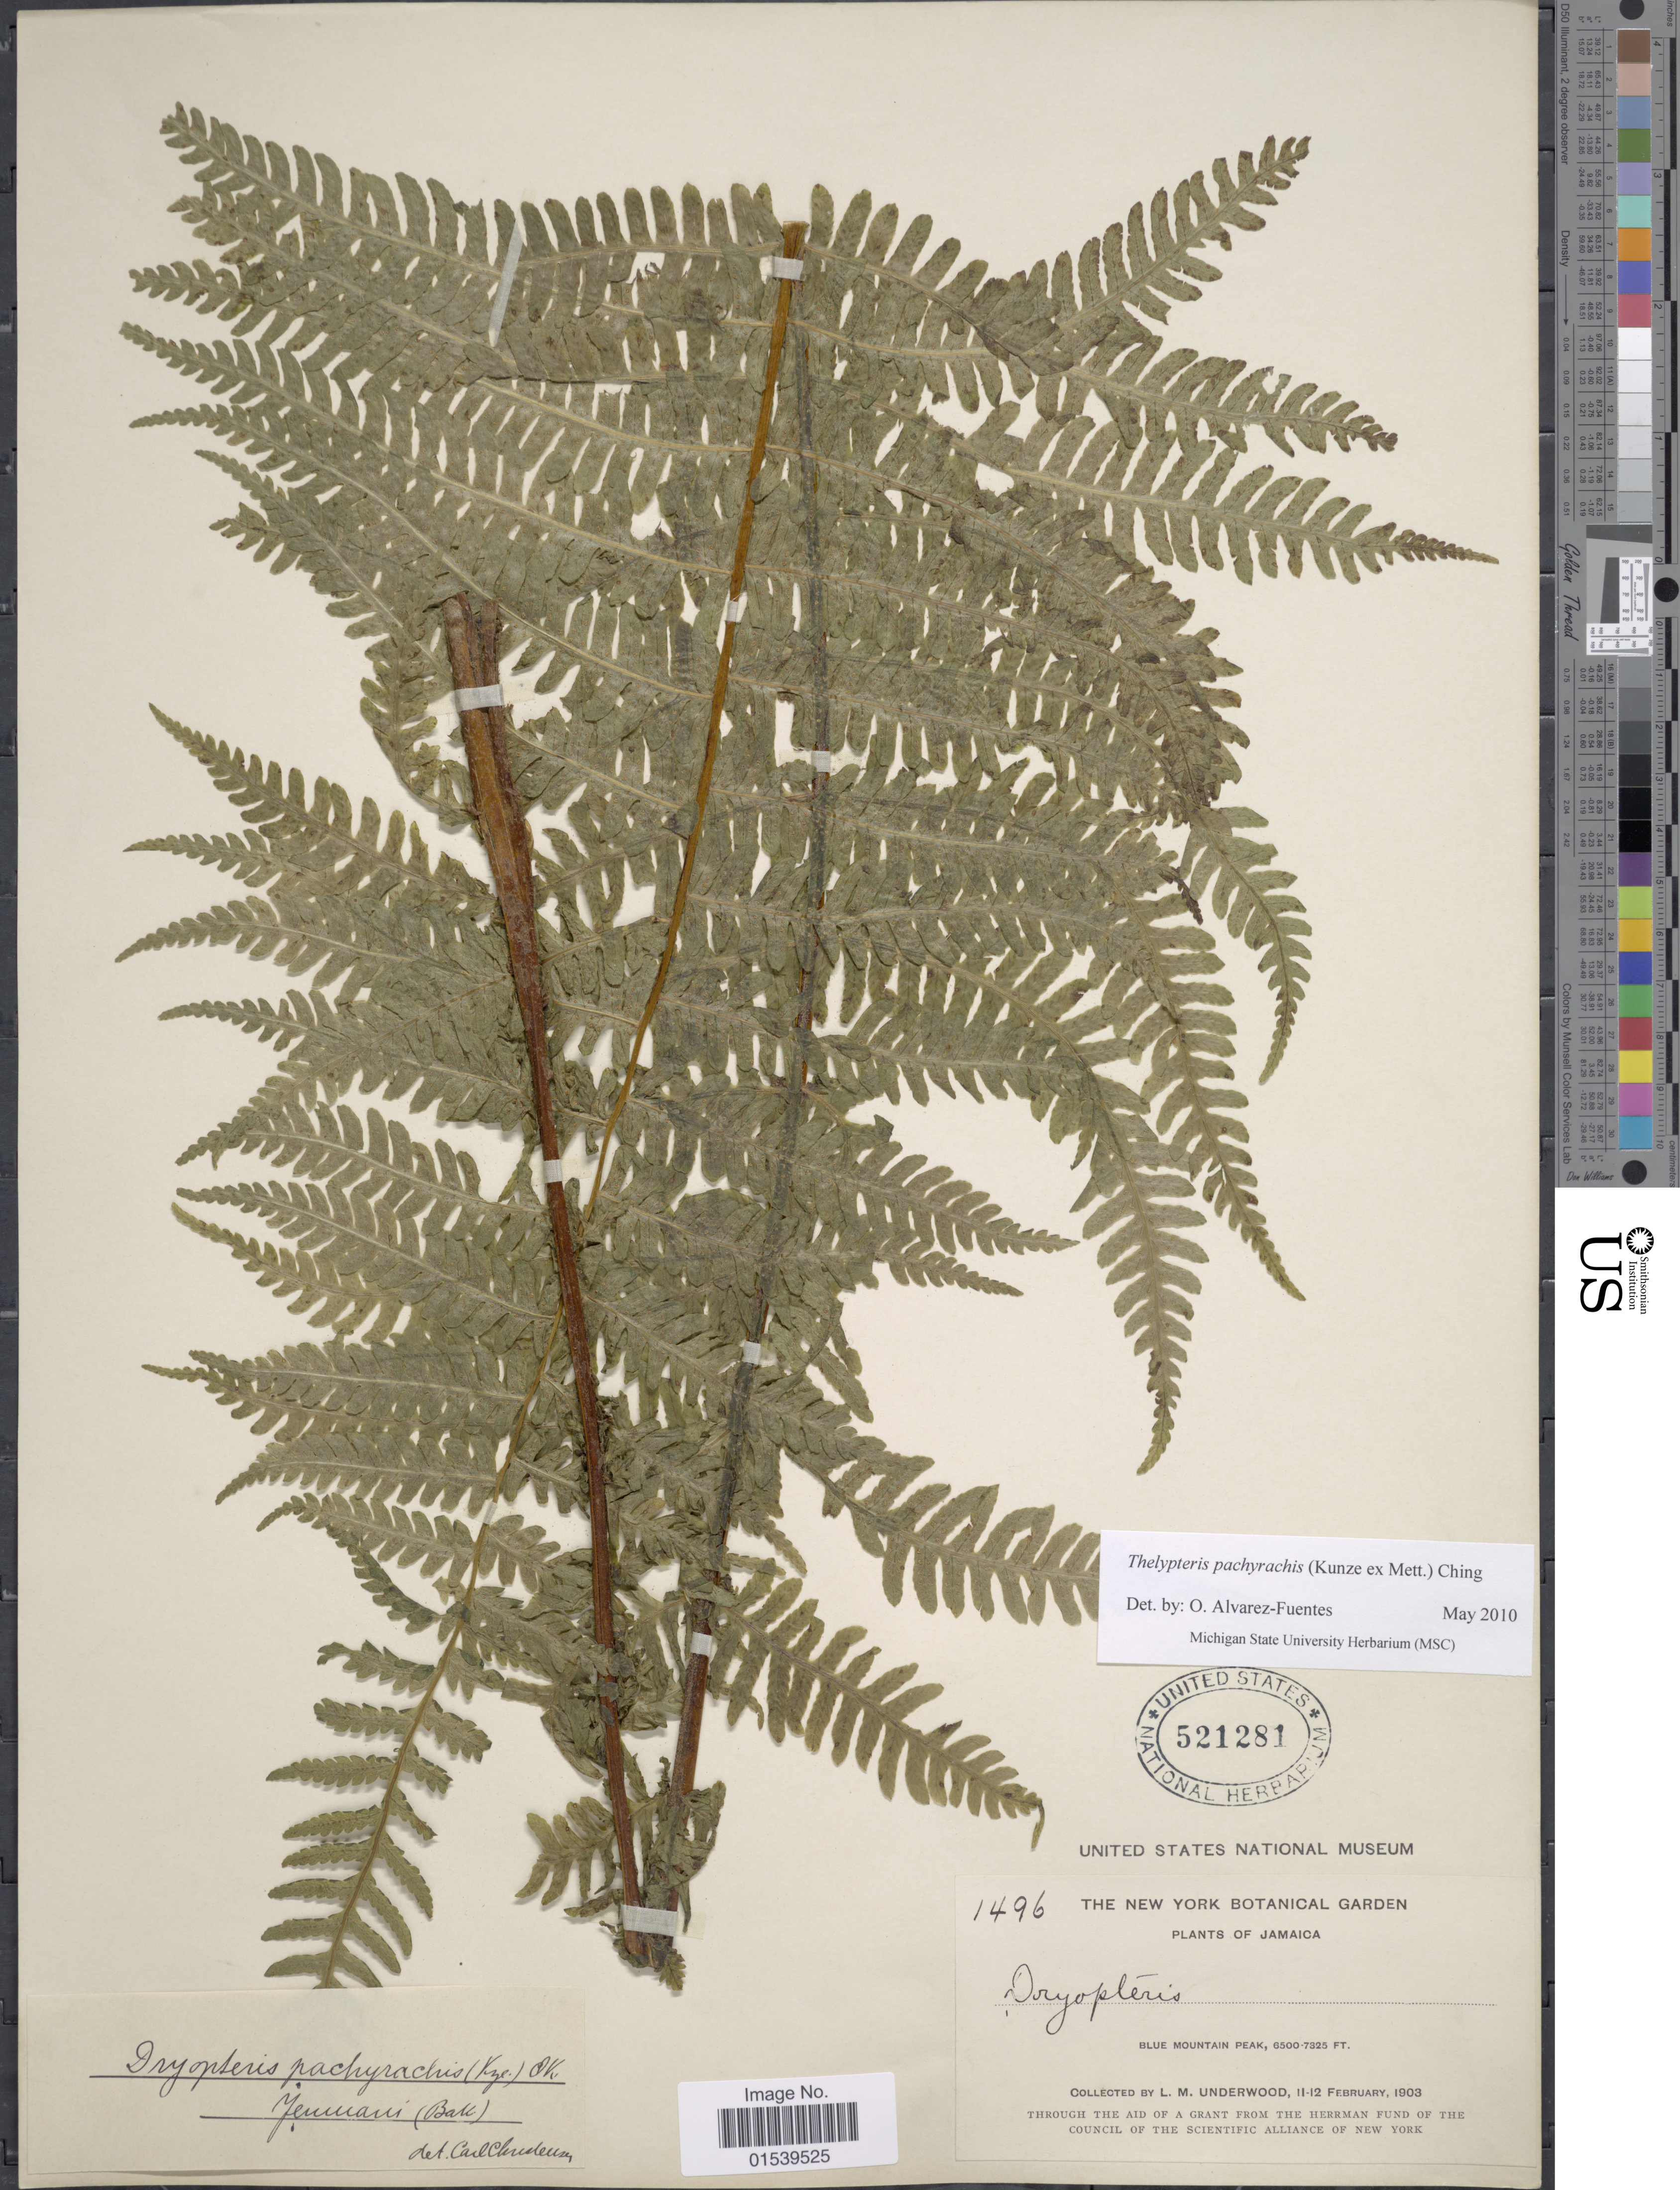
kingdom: Plantae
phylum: Tracheophyta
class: Polypodiopsida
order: Polypodiales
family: Thelypteridaceae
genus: Amauropelta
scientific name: Amauropelta pachyrachis (Kunze) comb. nov., ined 2015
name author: (Kunze)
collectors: L. M. Underwood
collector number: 1496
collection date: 1903-02-11/1903-02-12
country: Jamaica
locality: Blue Mountain Peak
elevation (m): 1981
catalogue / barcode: US 521281